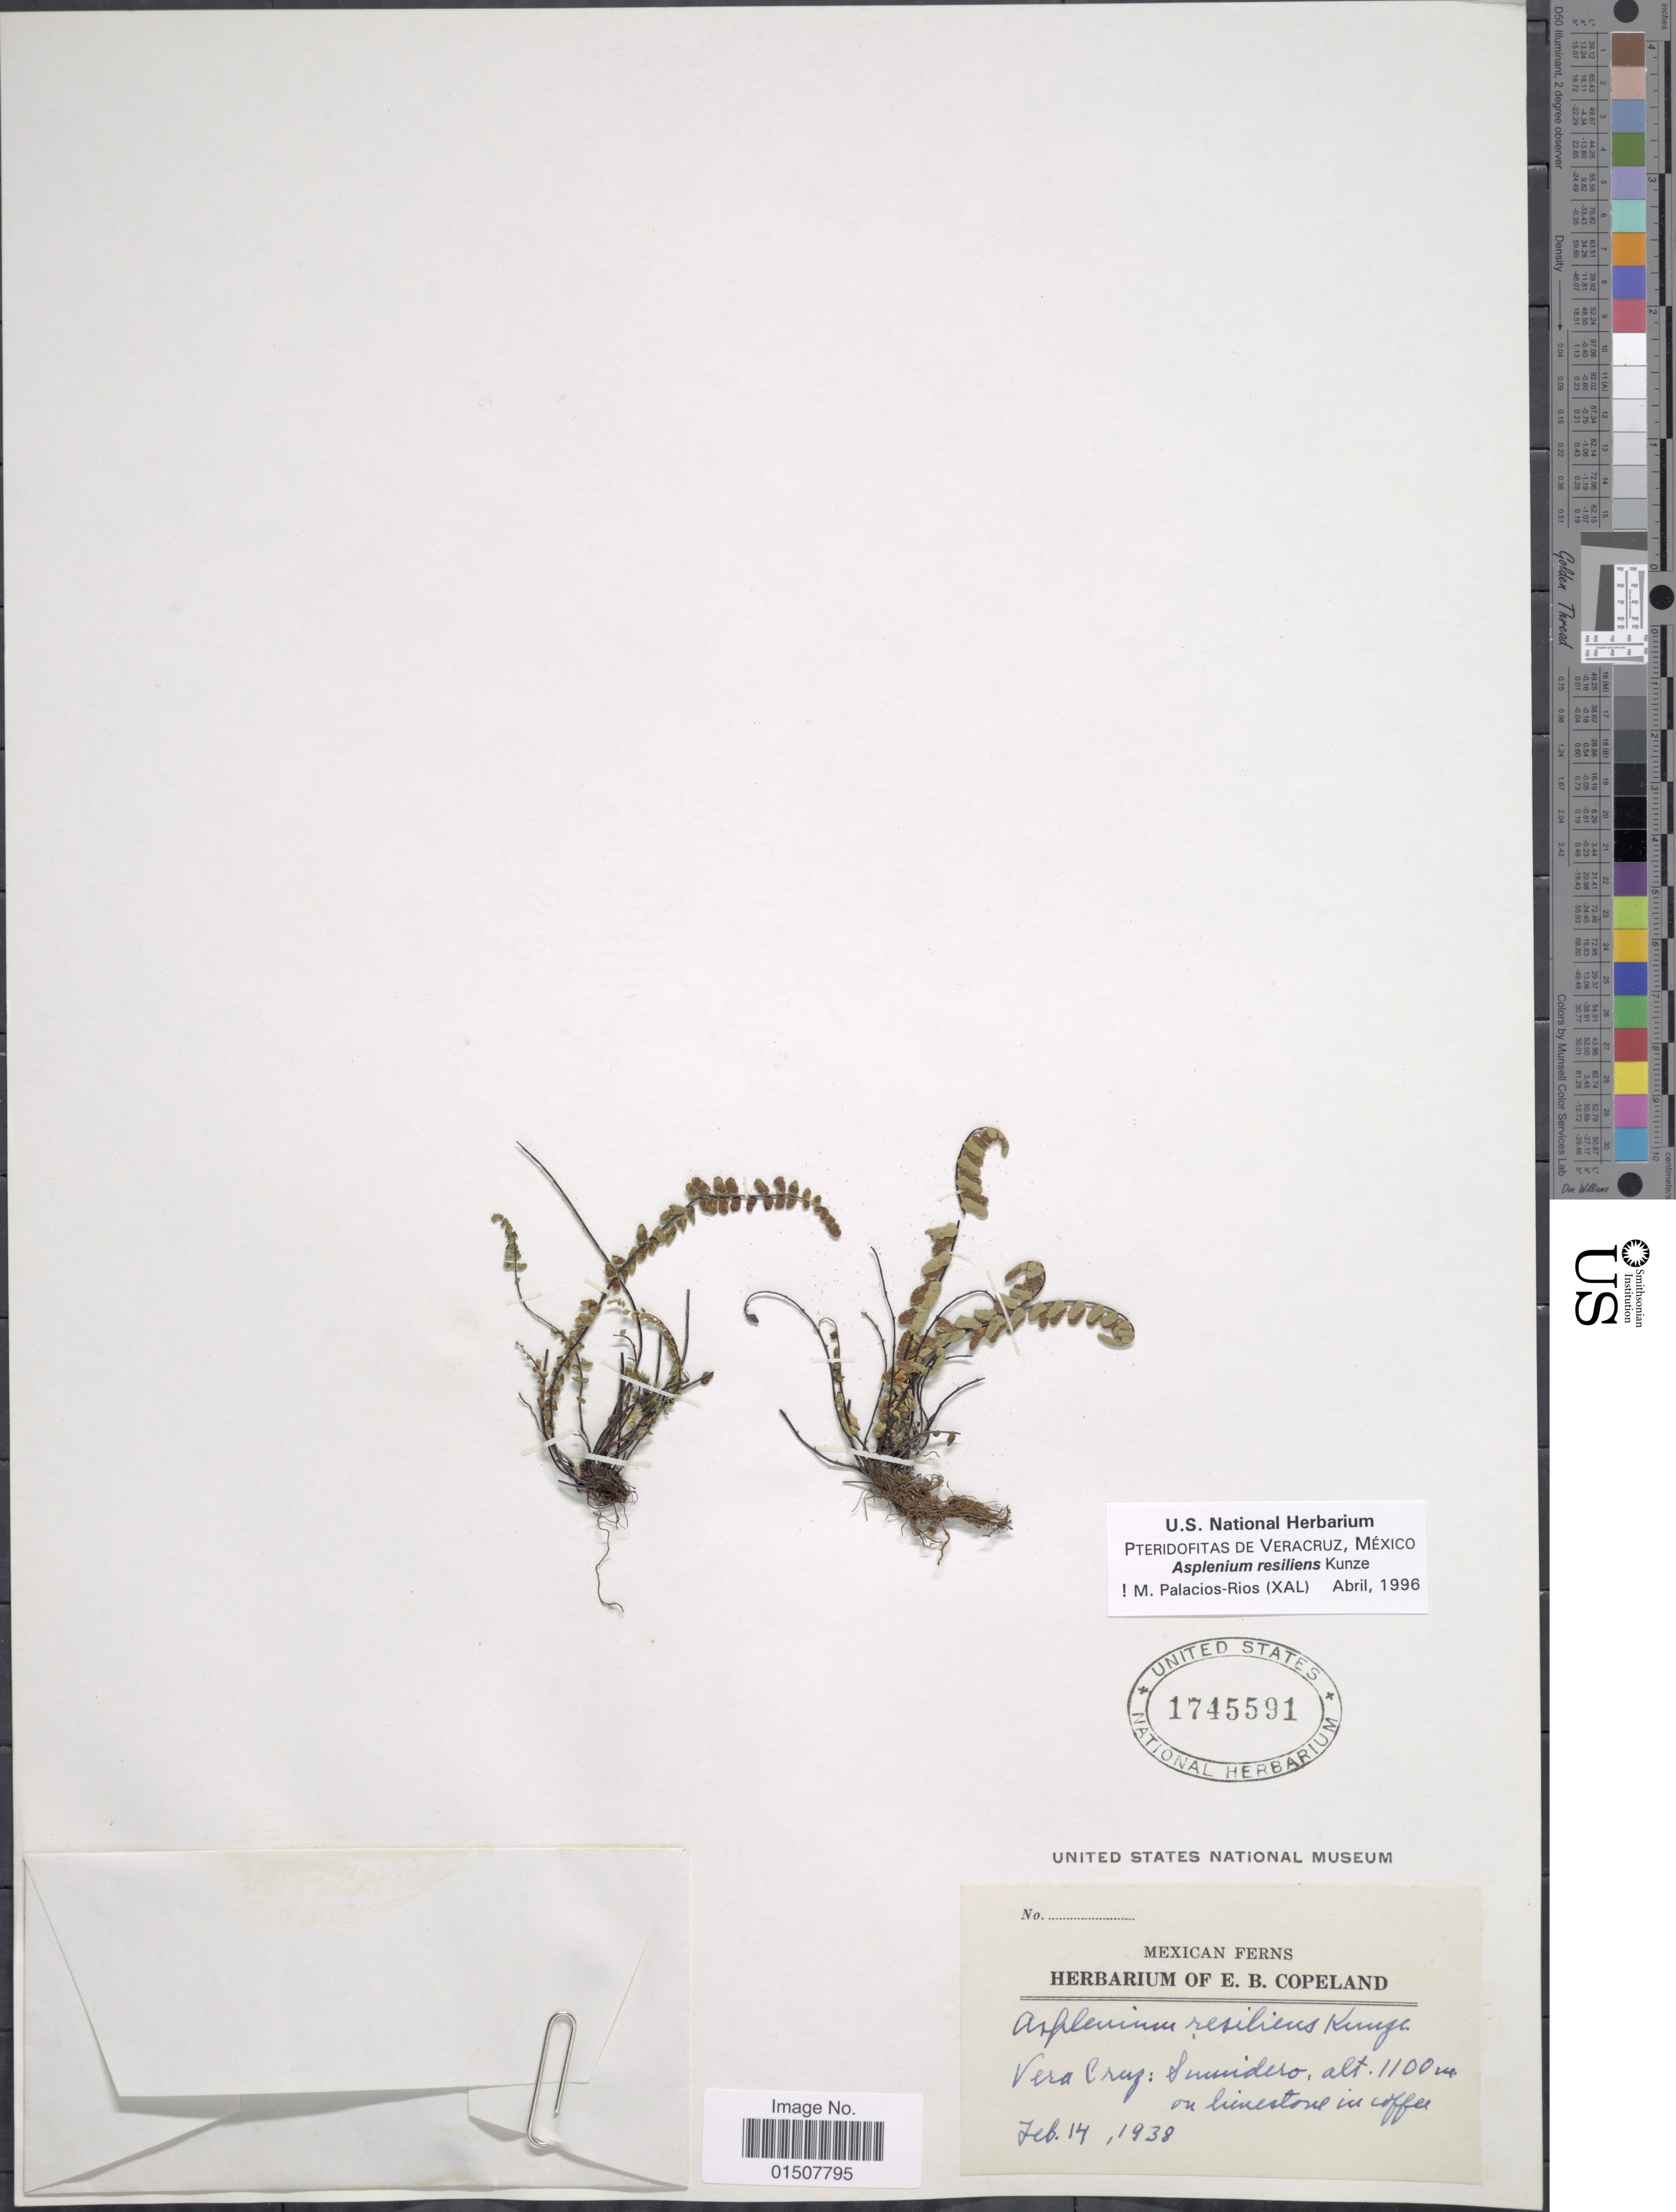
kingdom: Plantae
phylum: Tracheophyta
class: Polypodiopsida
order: Polypodiales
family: Aspleniaceae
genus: Asplenium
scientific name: Asplenium resiliens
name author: Kunze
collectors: ex herb. E. B. Copeland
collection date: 1938-02-14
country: Mexico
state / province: Veracruz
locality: Vera Cruz: Sumidero, on limestone in coffer [interpreted]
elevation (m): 1100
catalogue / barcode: US 1745591